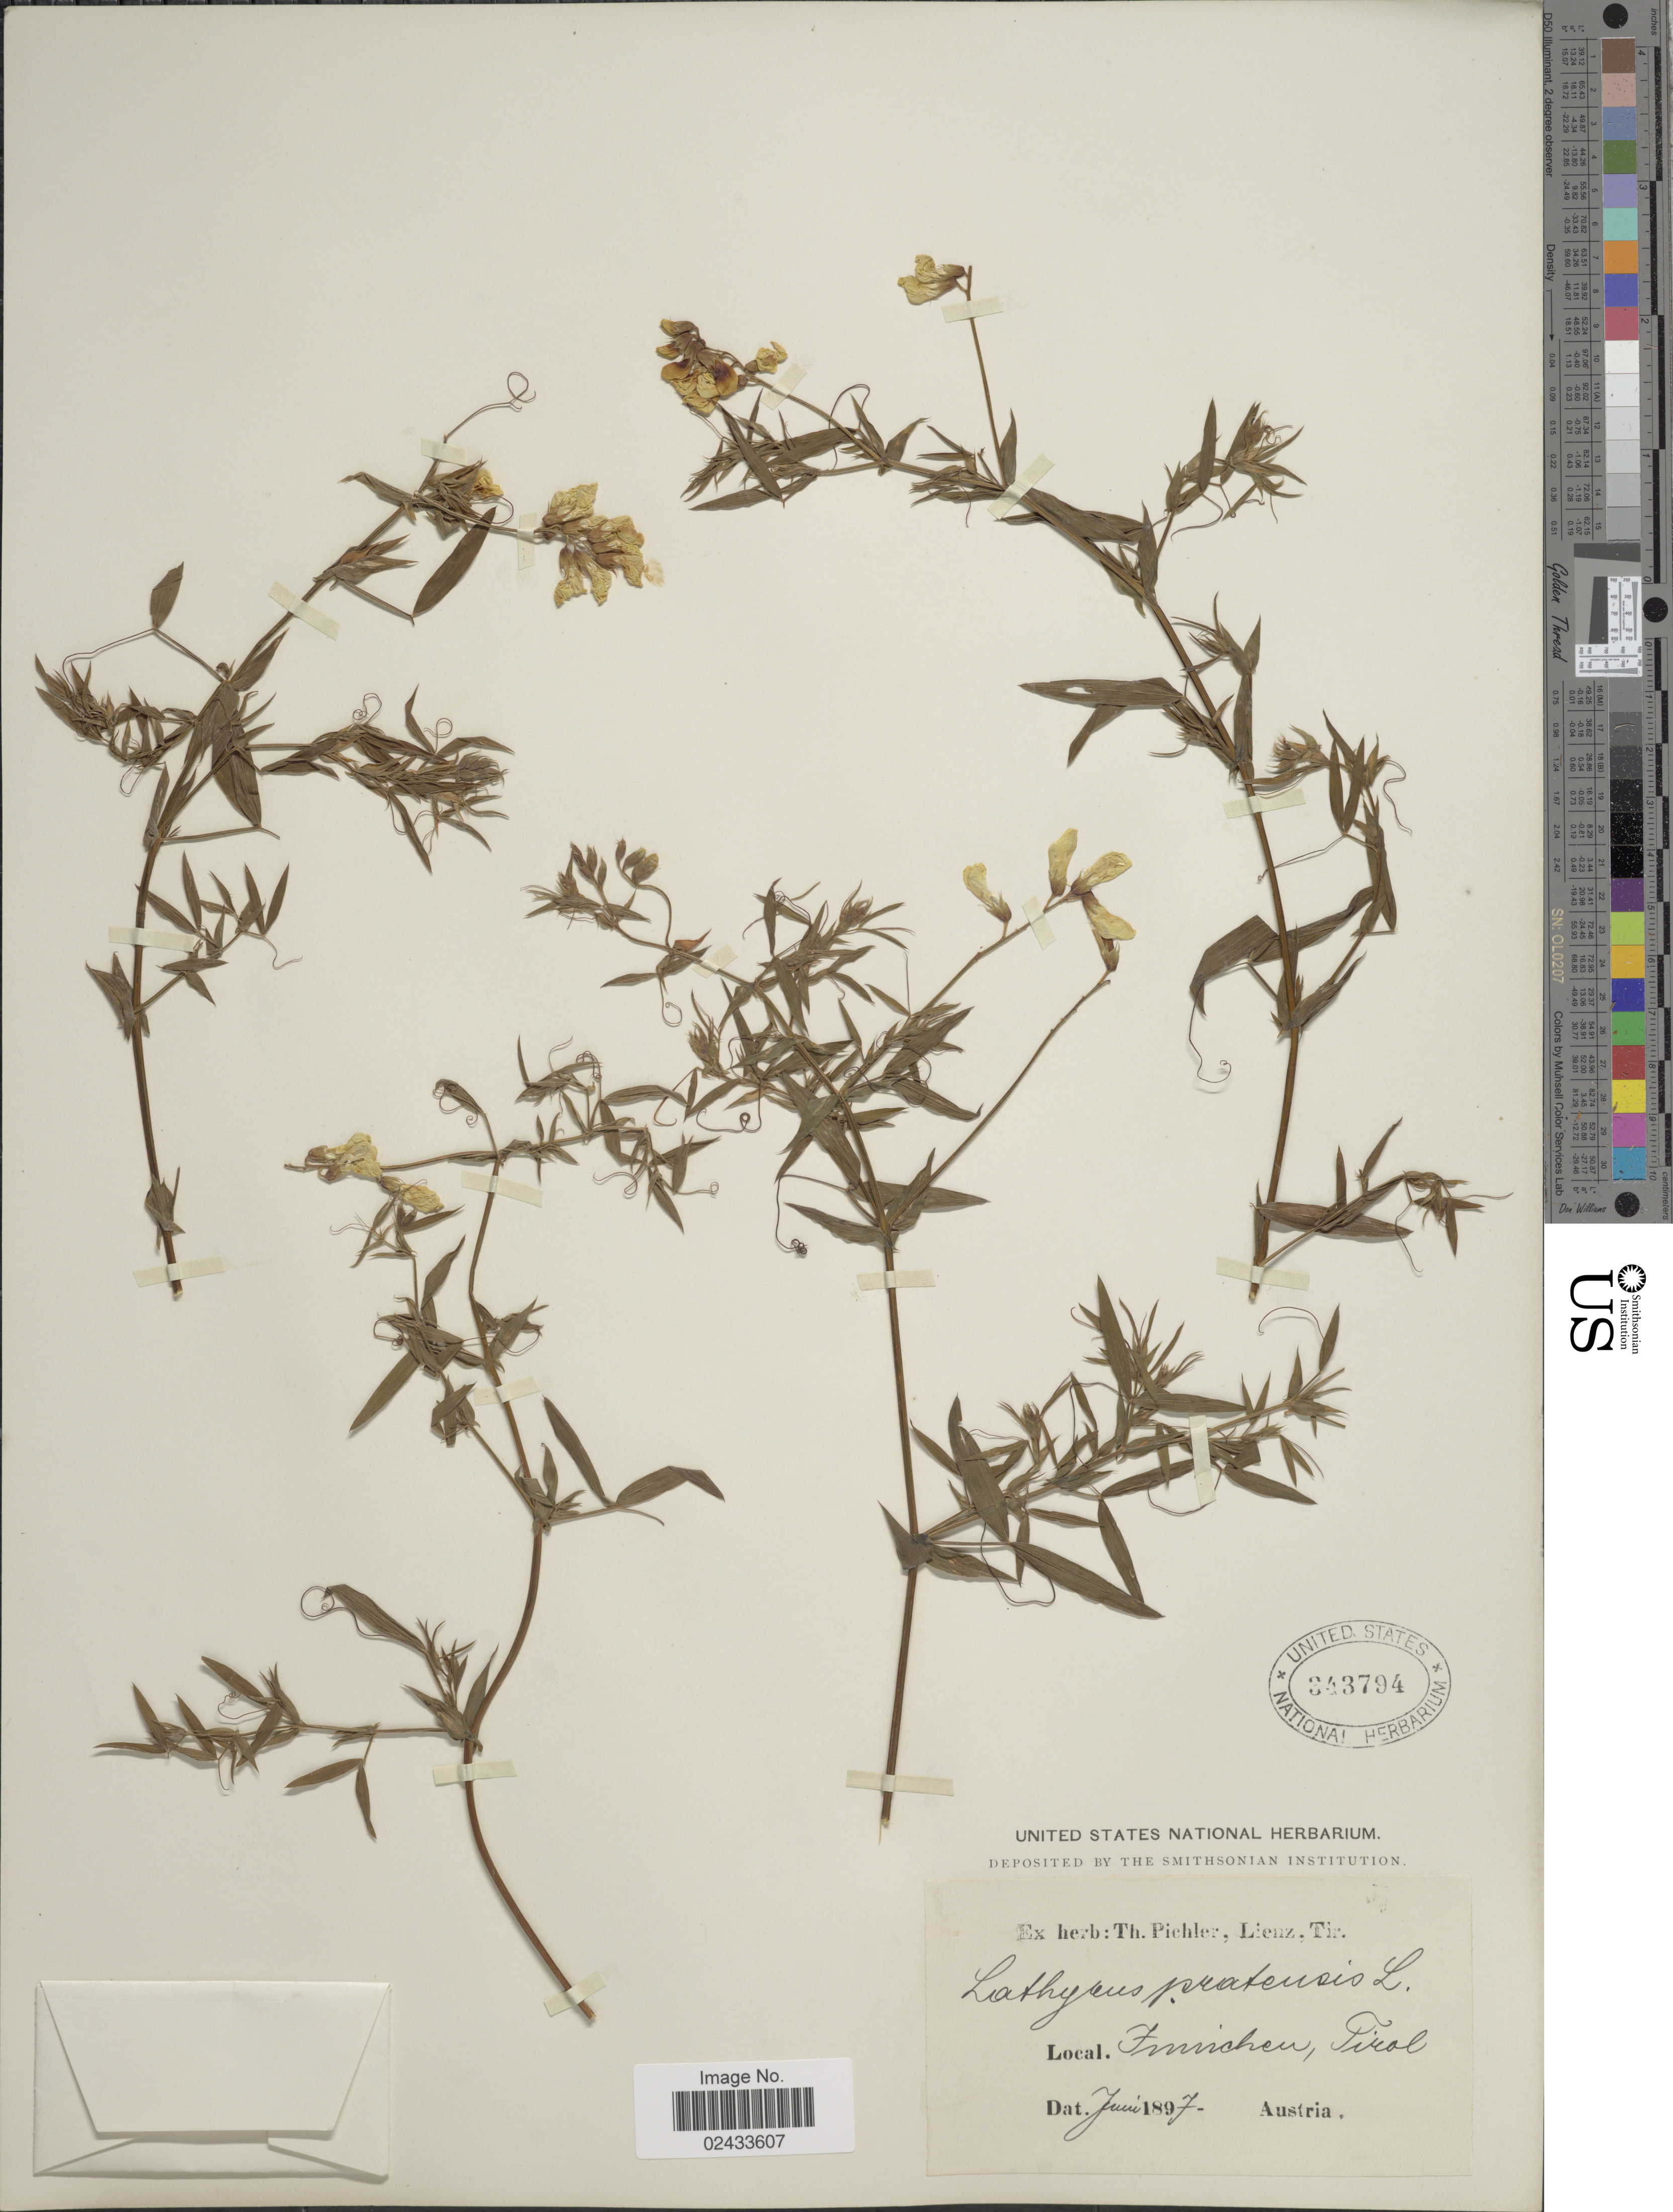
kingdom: Plantae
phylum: Tracheophyta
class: Magnoliopsida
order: Fabales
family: Fabaceae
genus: Lathyrus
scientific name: Lathyrus pratensis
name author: L.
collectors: ex herb. T. Pichler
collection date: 1897-06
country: Austria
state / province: Tirol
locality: Finncheu [interpreted]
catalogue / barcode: US 343794